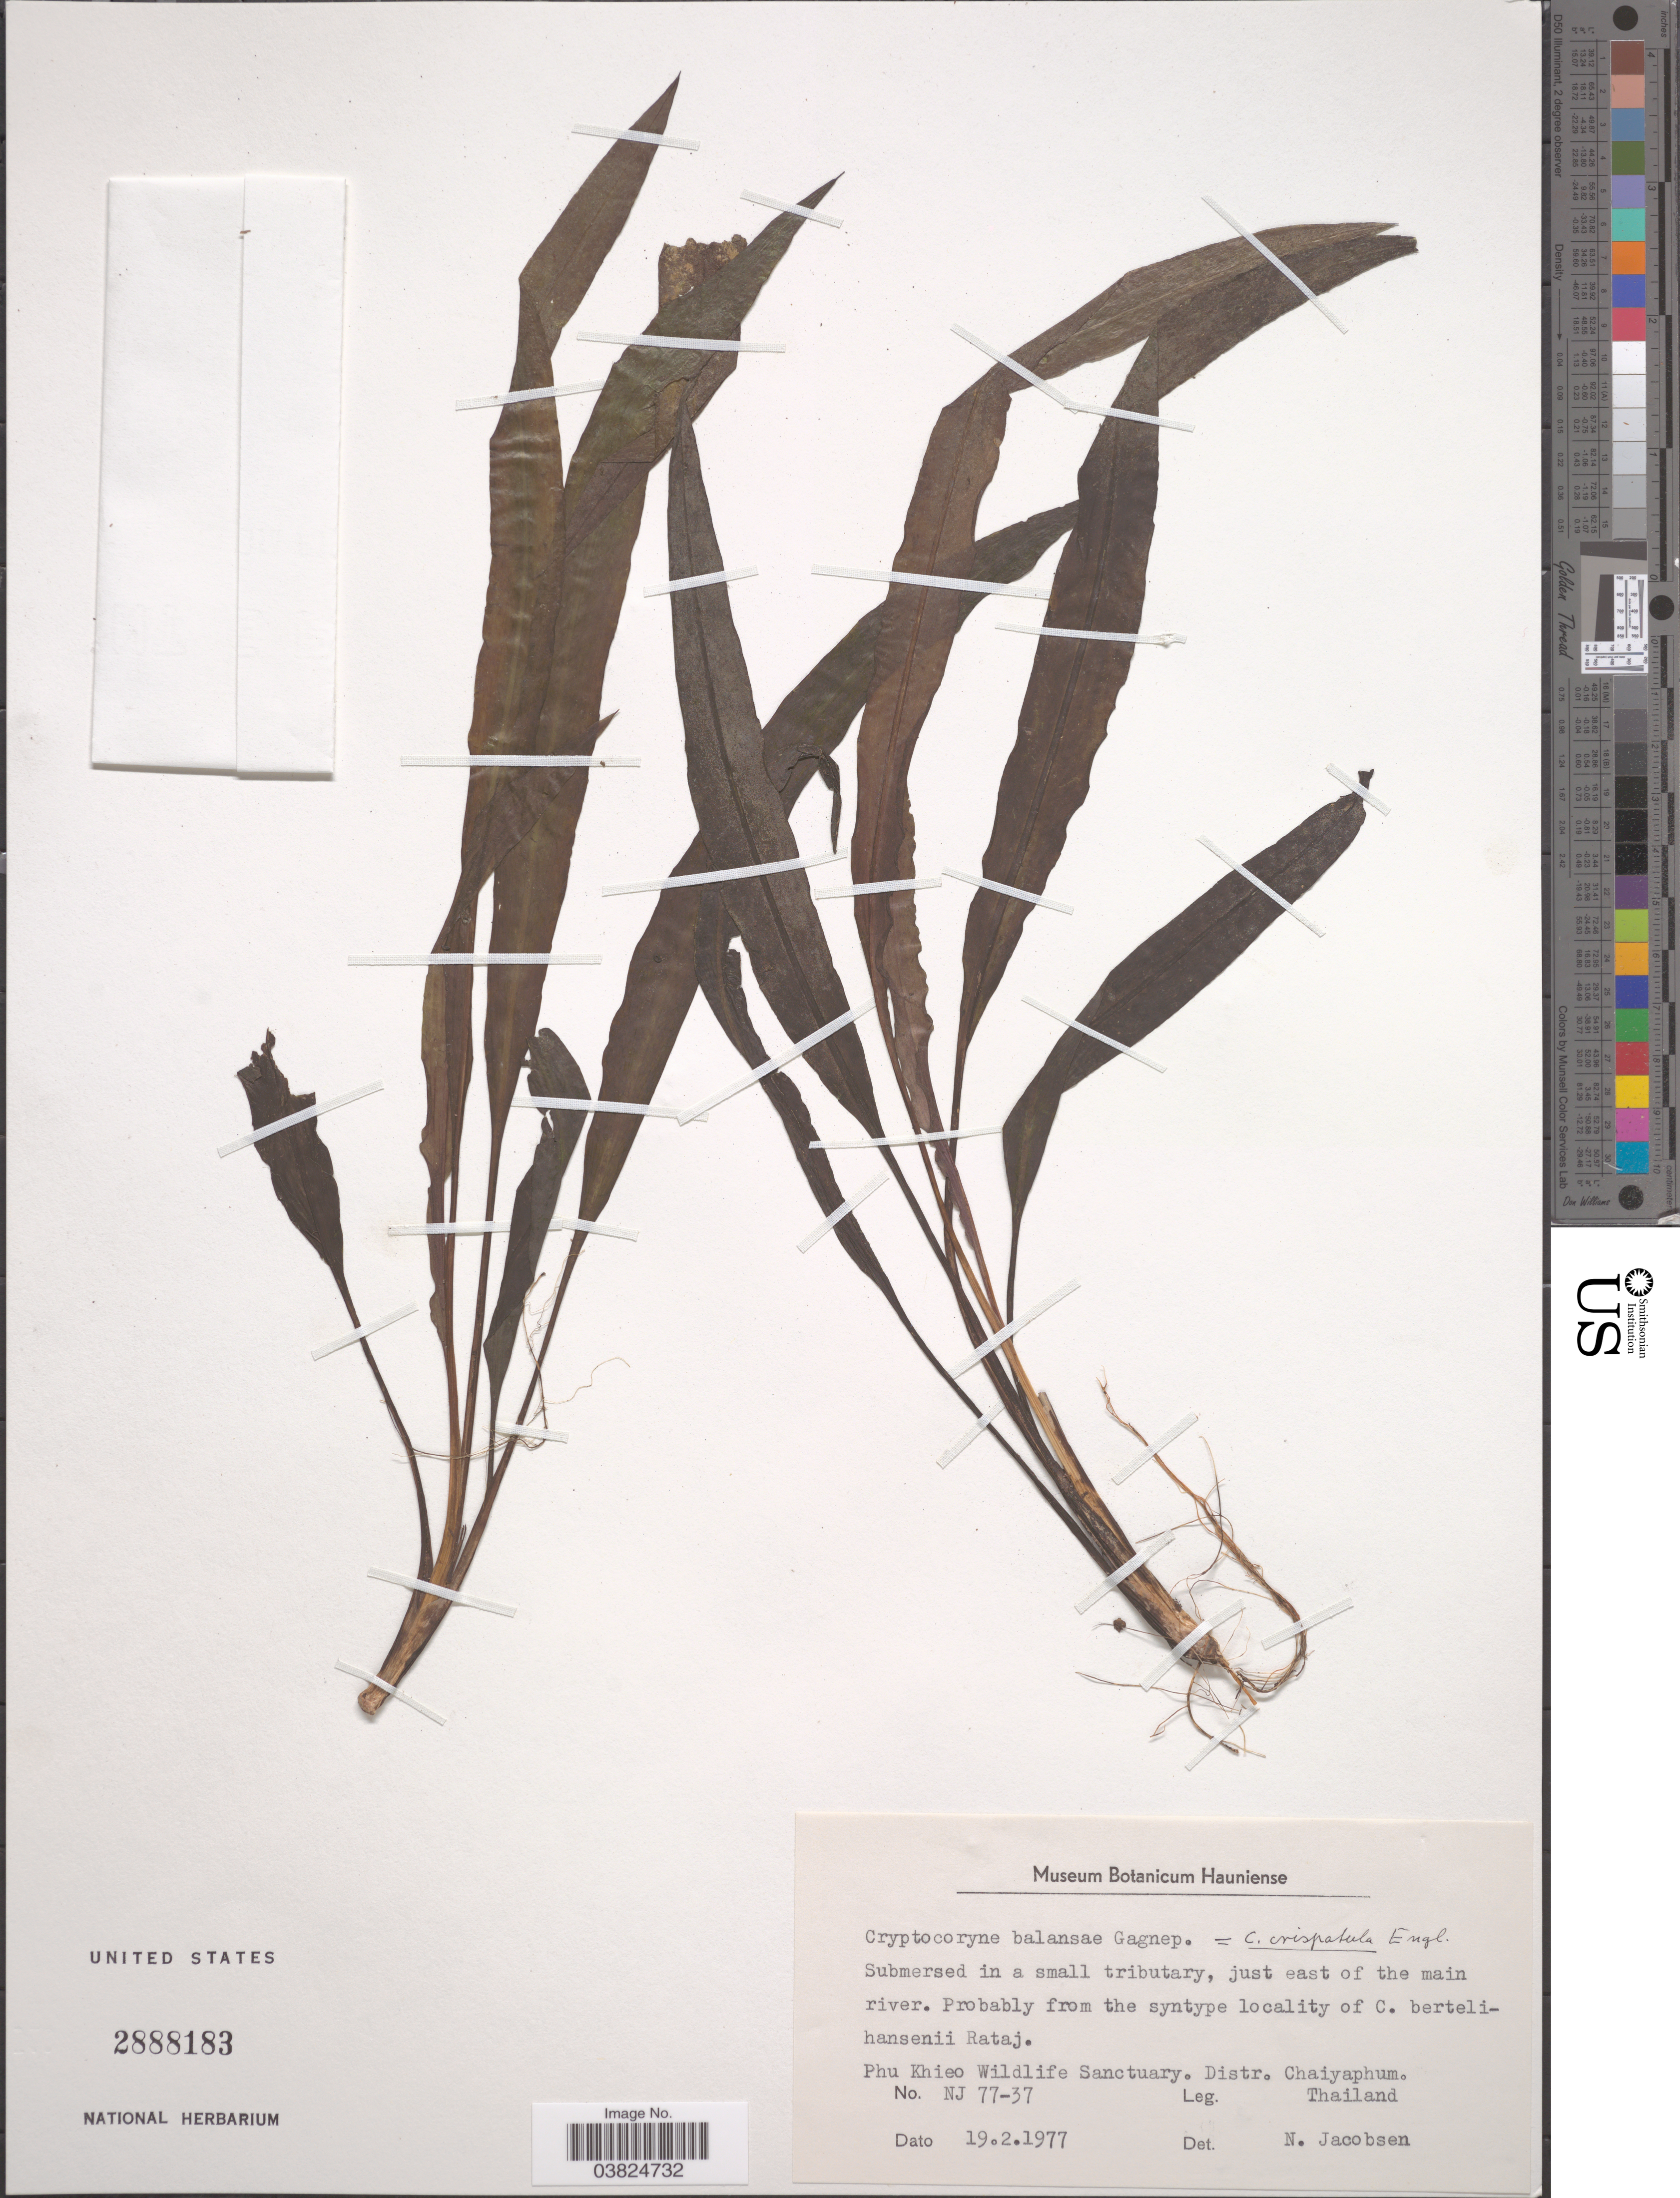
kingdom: Plantae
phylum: Tracheophyta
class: Liliopsida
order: Alismatales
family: Araceae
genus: Cryptocoryne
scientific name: Cryptocoryne crispatula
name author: Engl.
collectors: N. Jacobson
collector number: NJ77-37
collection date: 1977-02-19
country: Thailand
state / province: Chaiyaphum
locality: Phu Khieo Wildlife Sanctuary, Distr. Chaiyaphum.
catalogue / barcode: US 2888183